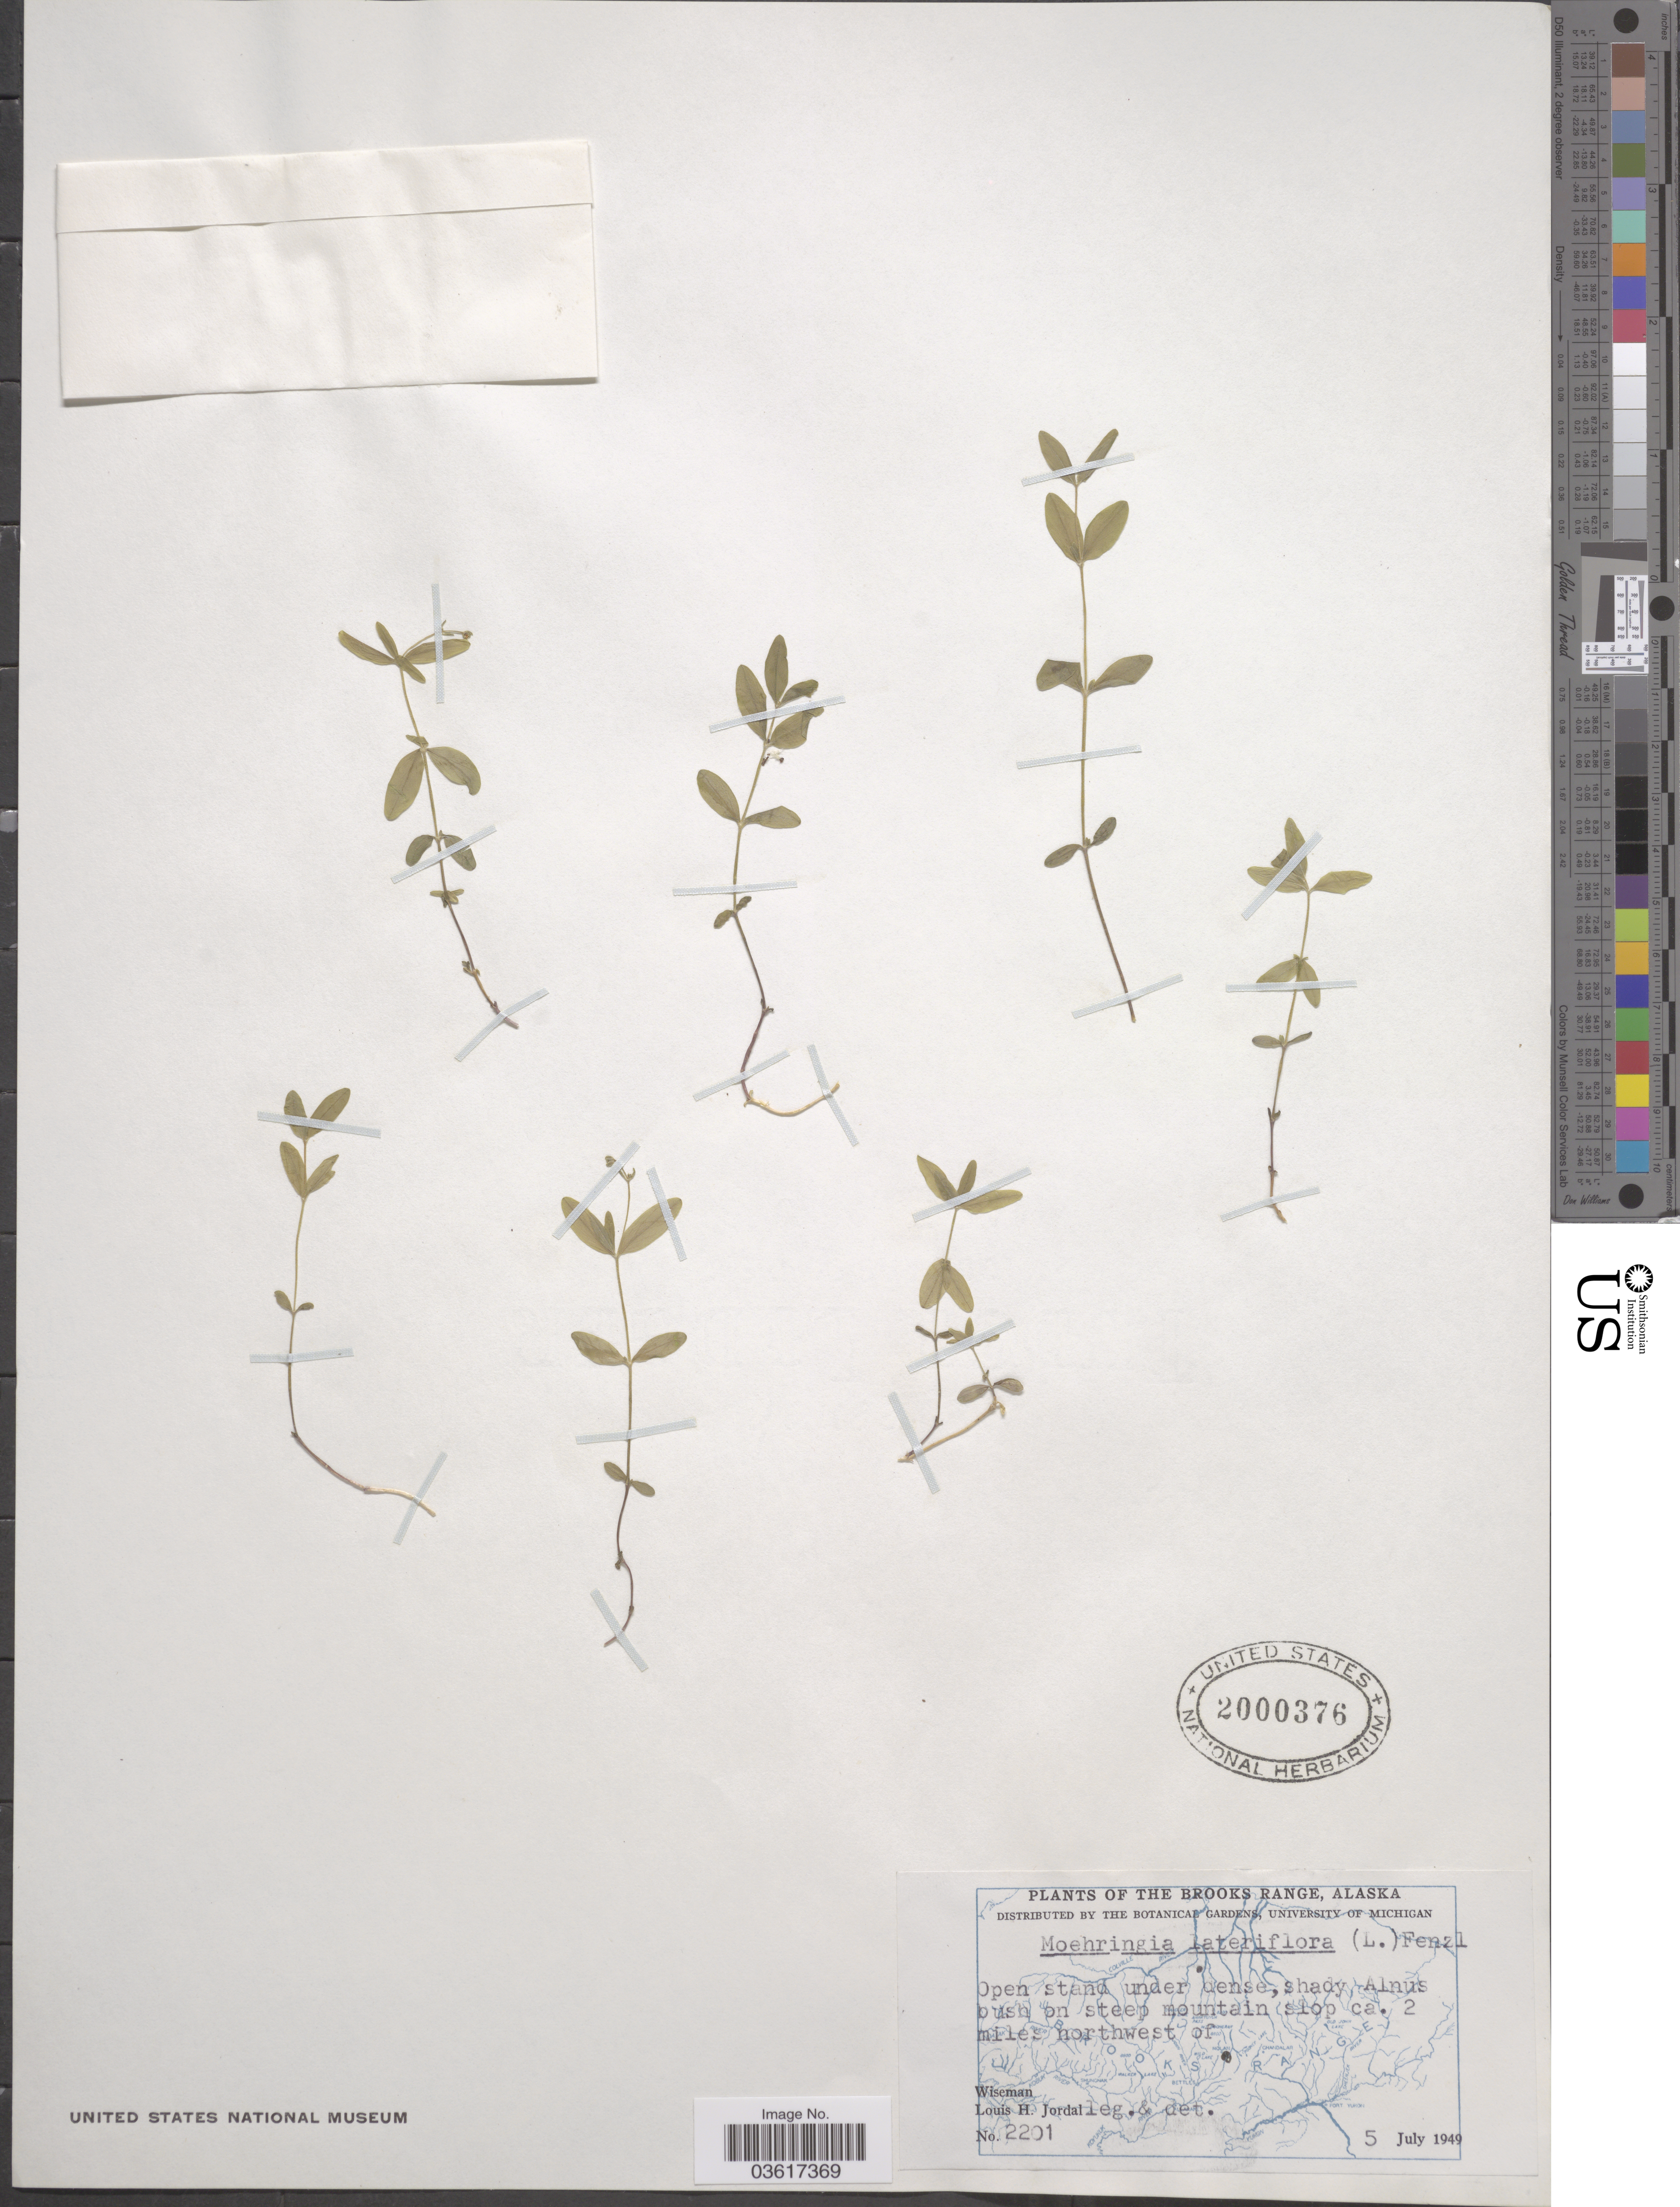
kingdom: Plantae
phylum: Tracheophyta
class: Magnoliopsida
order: Caryophyllales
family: Caryophyllaceae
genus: Moehringia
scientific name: Moehringia lateriflora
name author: (L.) Fenzl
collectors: L. Jordal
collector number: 2201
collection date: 1949-07-05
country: United States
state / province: Alaska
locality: The Brooks Range. On steep mountain slope ca. 2 miles northwest of Wiseman.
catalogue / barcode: US 2000376